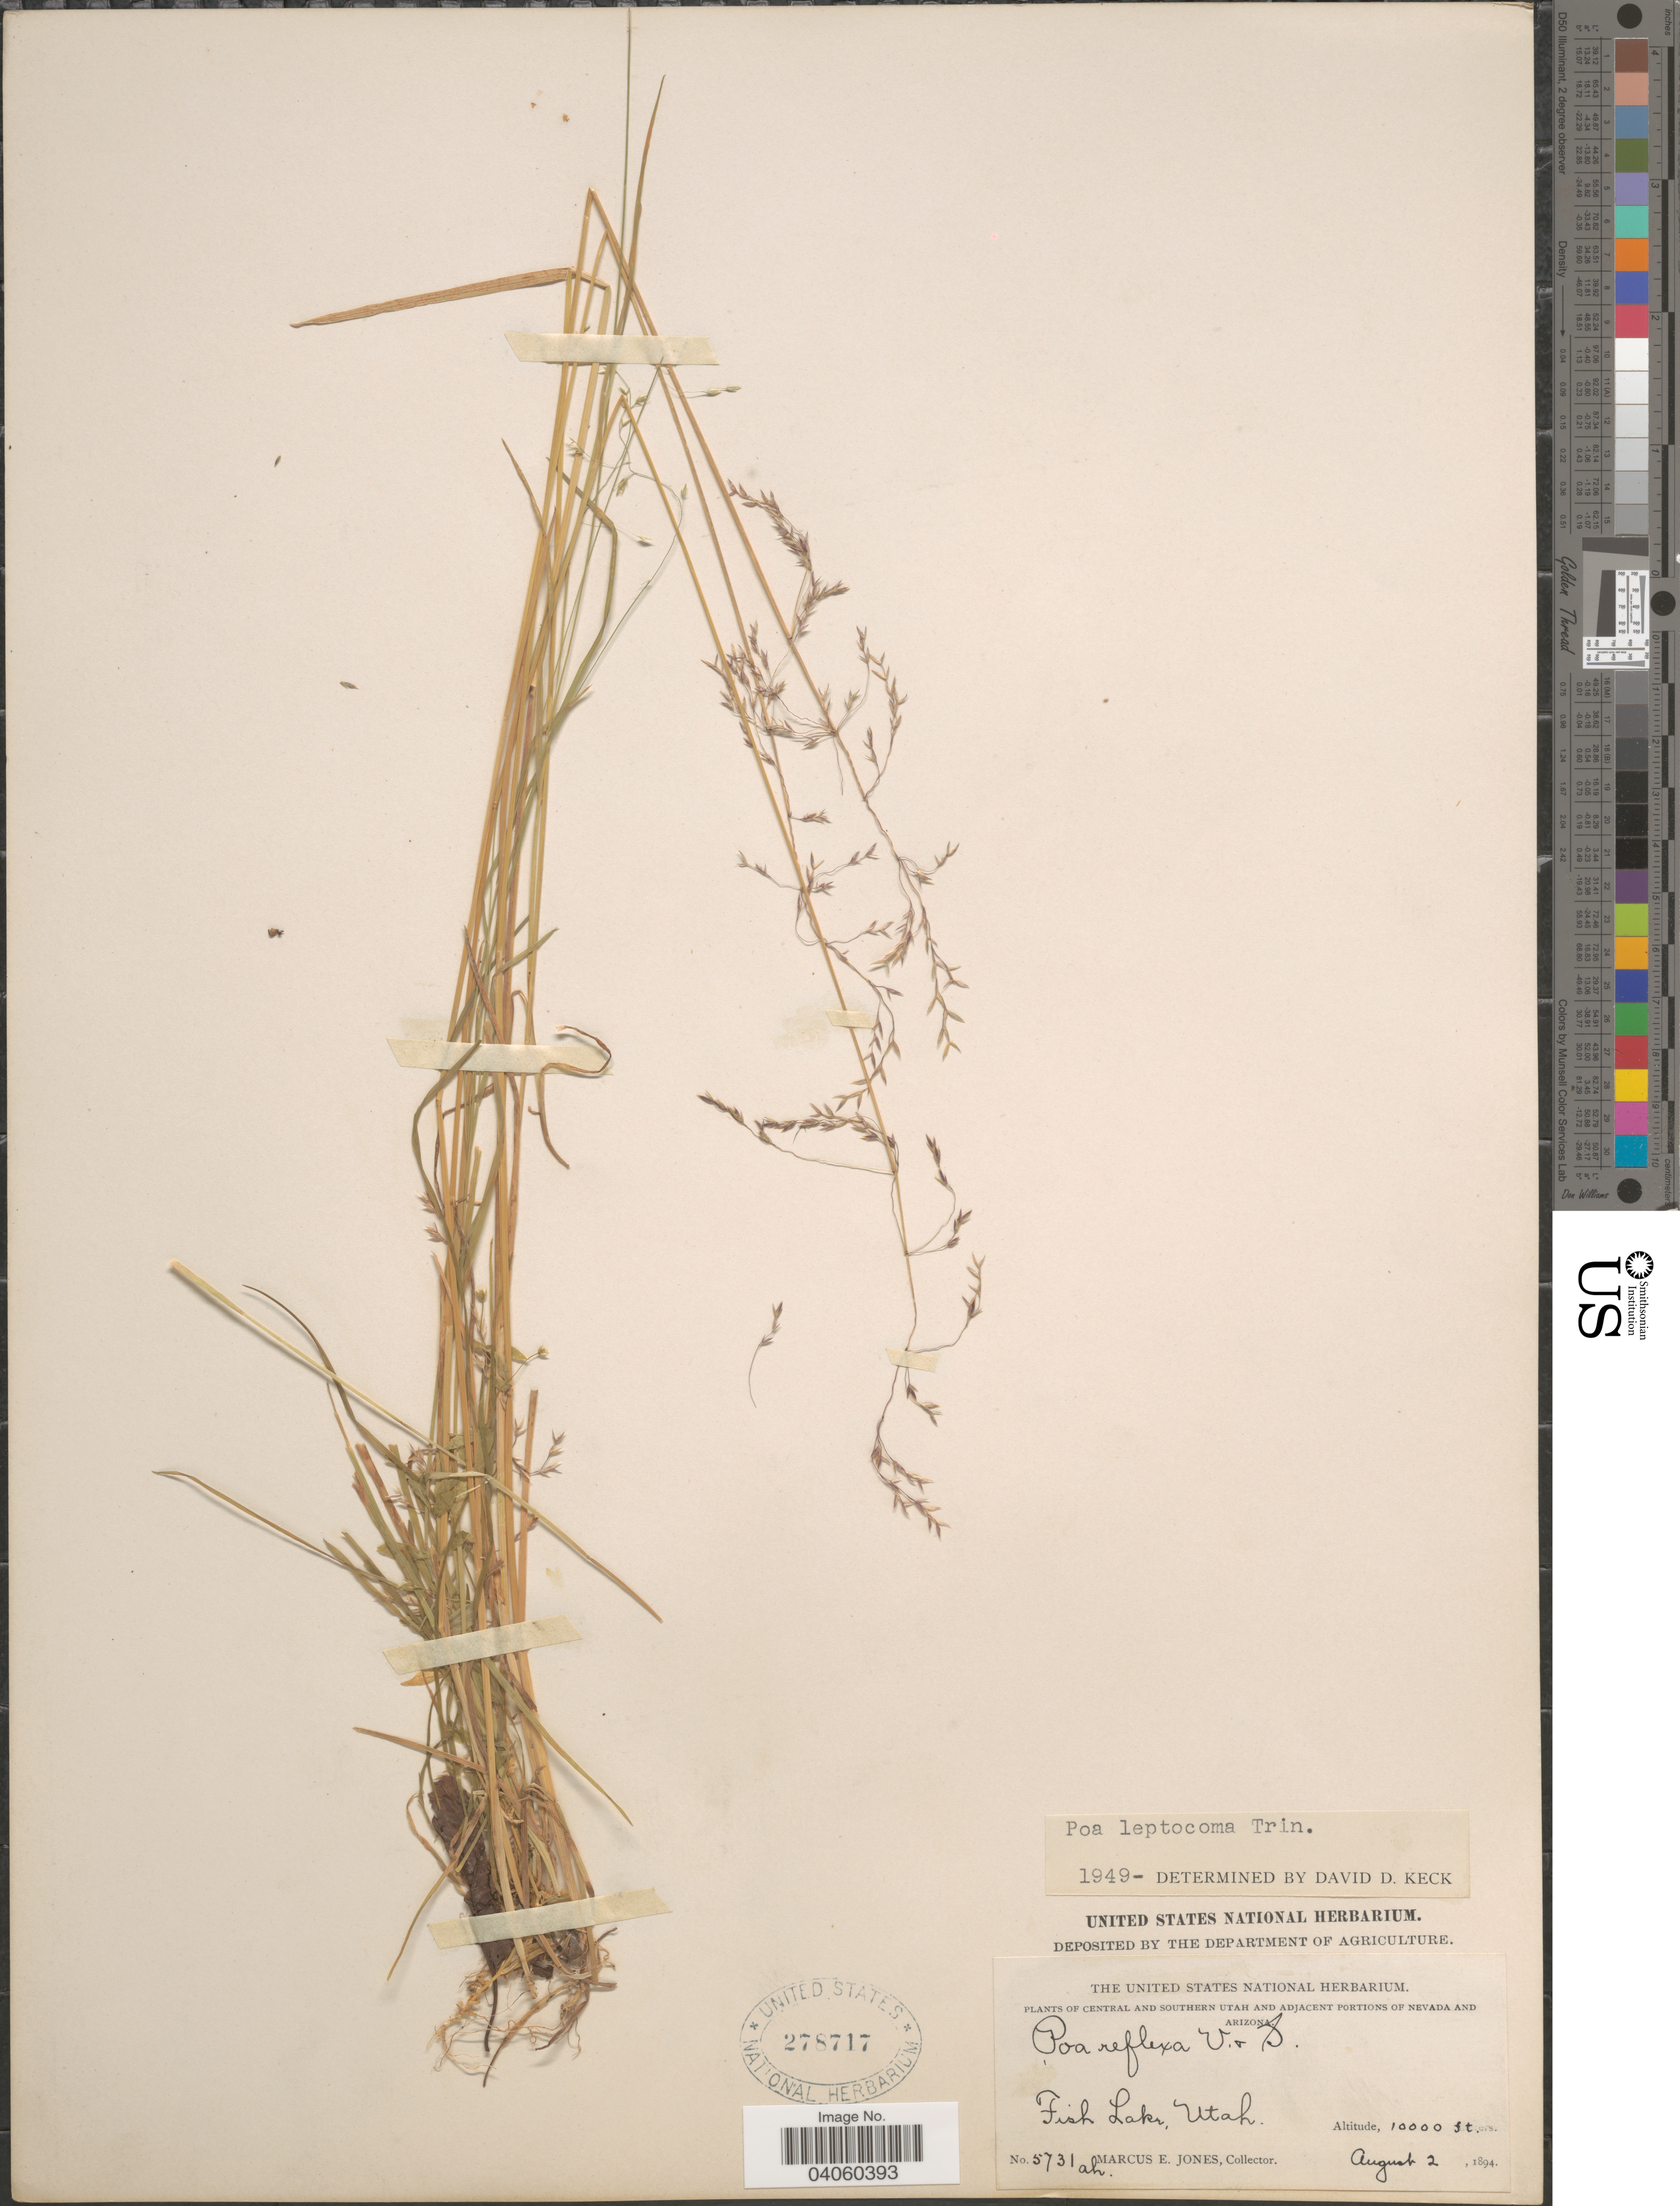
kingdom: Plantae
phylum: Tracheophyta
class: Liliopsida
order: Poales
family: Poaceae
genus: Poa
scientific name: Poa leptocoma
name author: Trin.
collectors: M. E. Jones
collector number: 5731ah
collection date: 1894-08-02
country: United States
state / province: Utah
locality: Central and Southern Utah. Fish Lake.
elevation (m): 3048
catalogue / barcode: US 278717